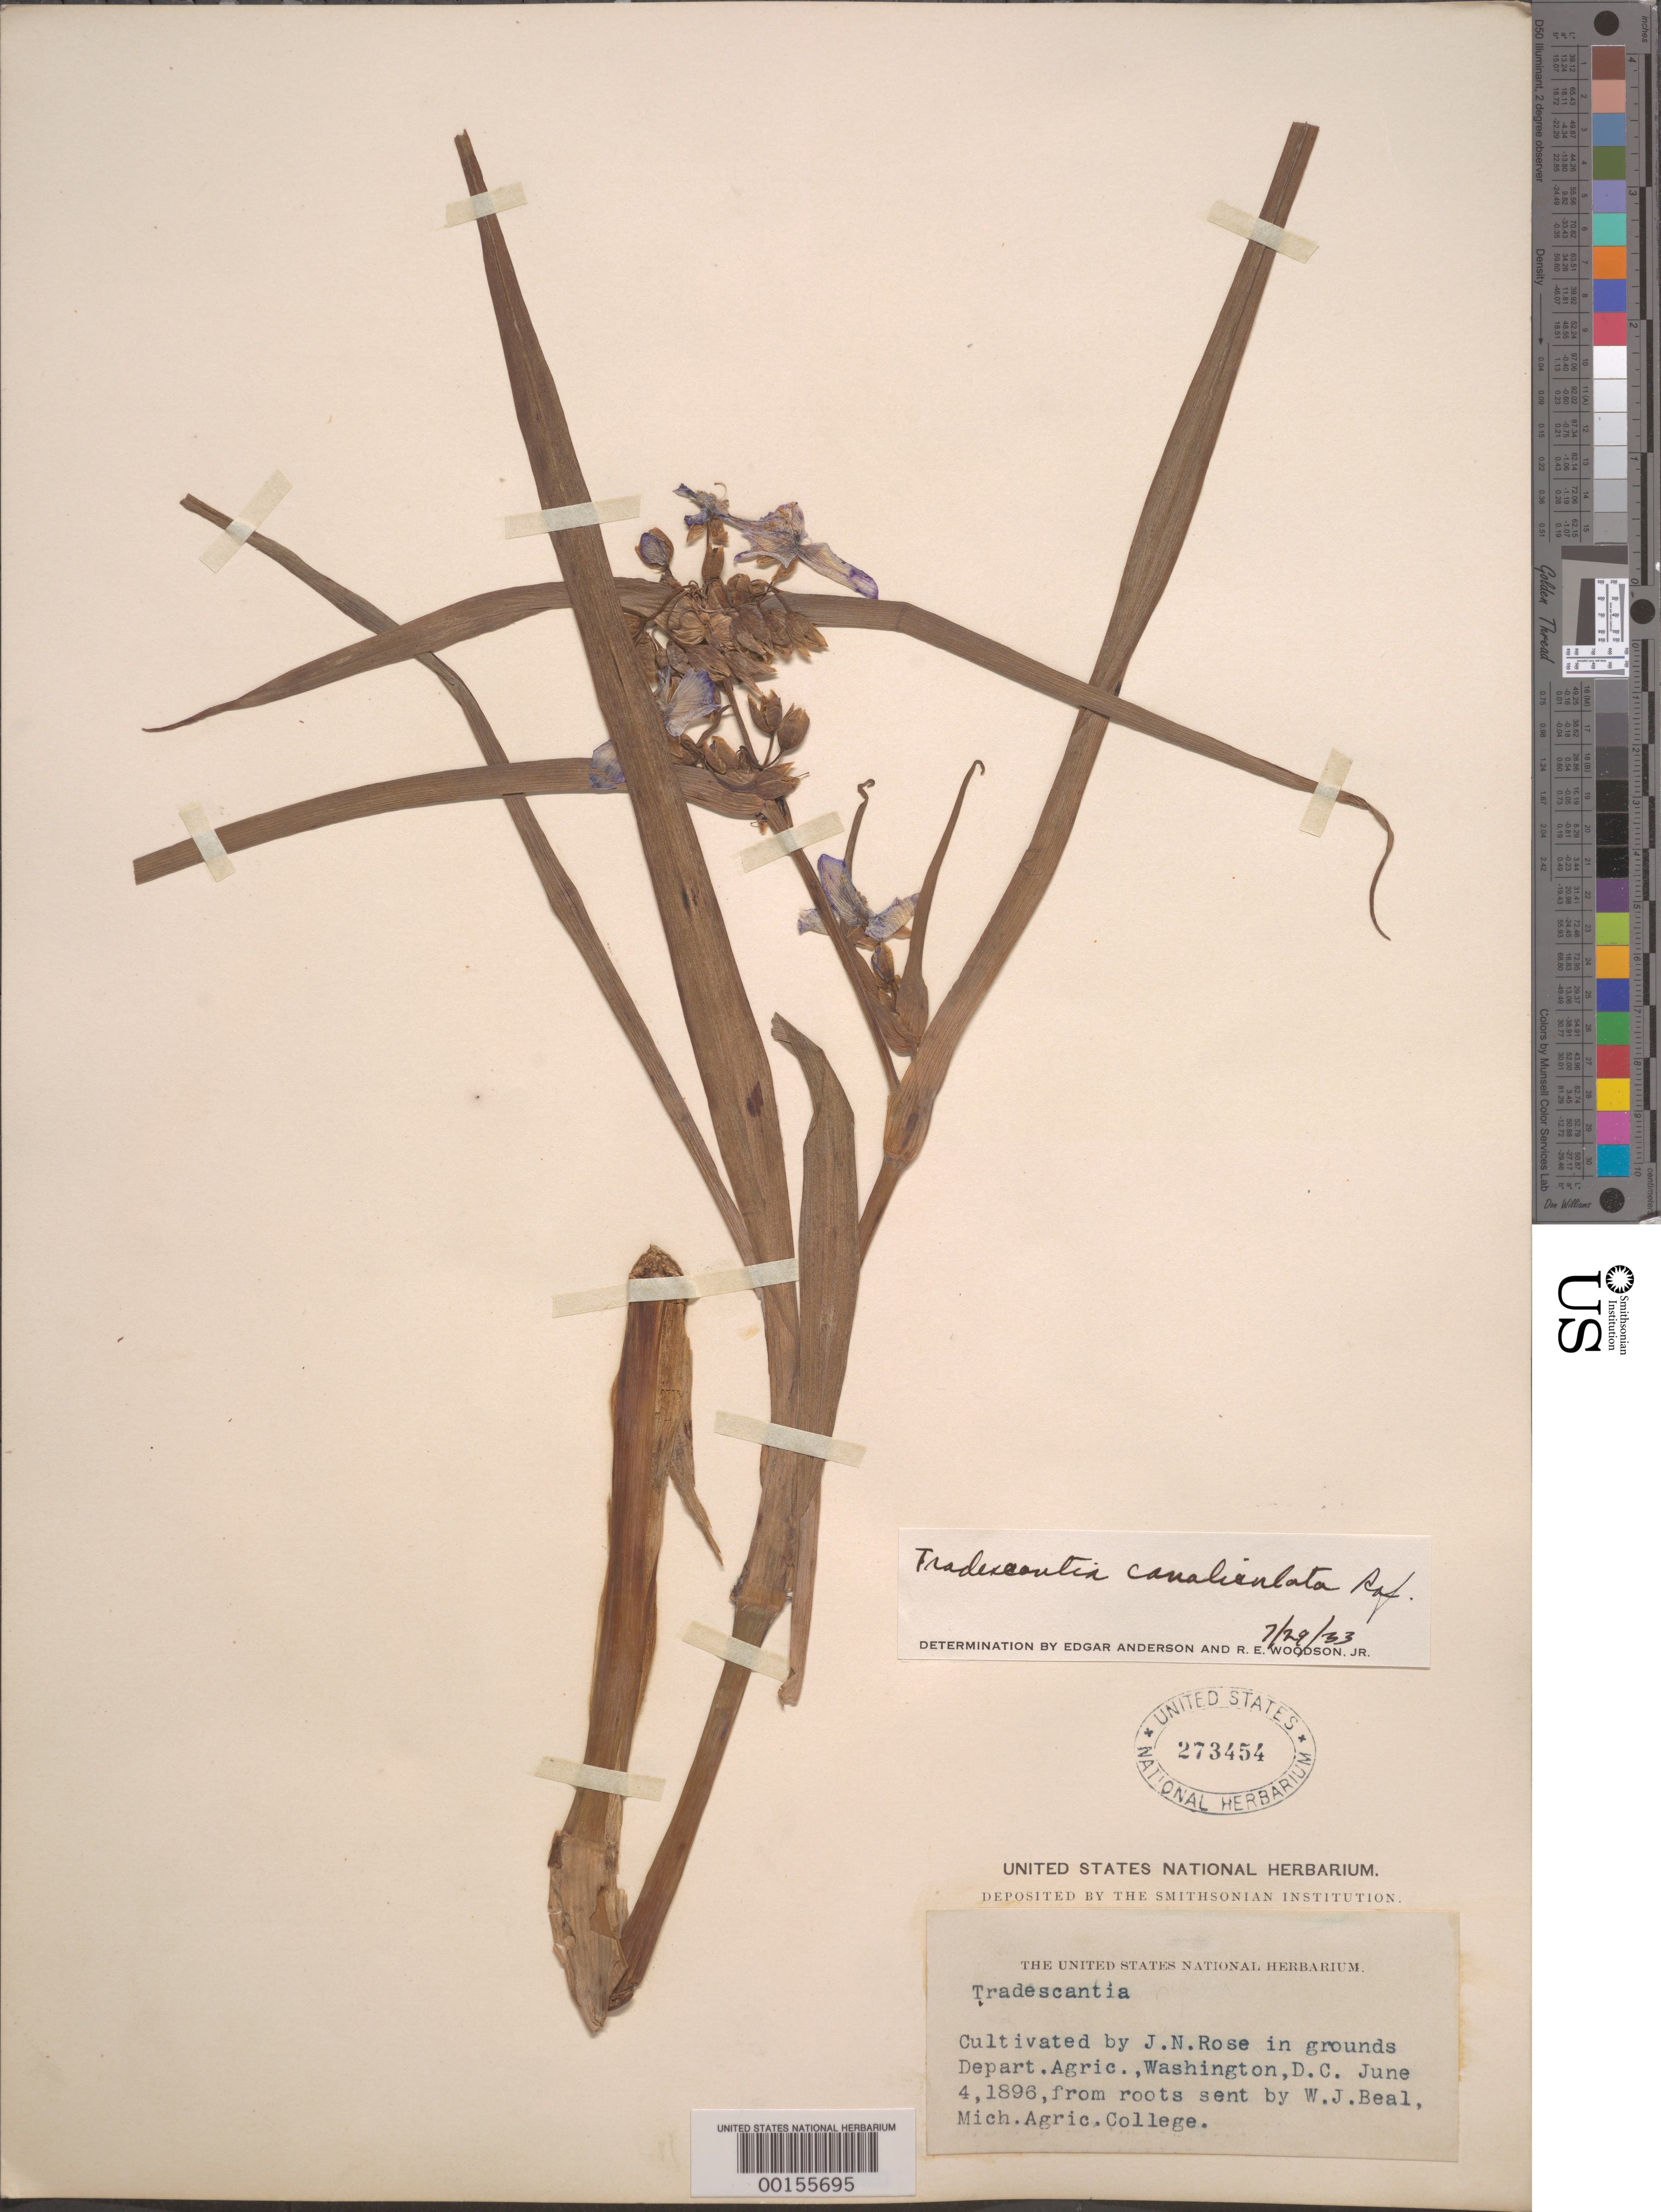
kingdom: Plantae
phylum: Tracheophyta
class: Liliopsida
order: Commelinales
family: Commelinaceae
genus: Tradescantia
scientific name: Tradescantia ohiensis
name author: Raf.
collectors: J. N. Rose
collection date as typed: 04 Jun 1896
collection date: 1896-06-04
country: United States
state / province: District of Columbia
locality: Dept. of Agric., Washington D.C.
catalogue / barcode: US 273454